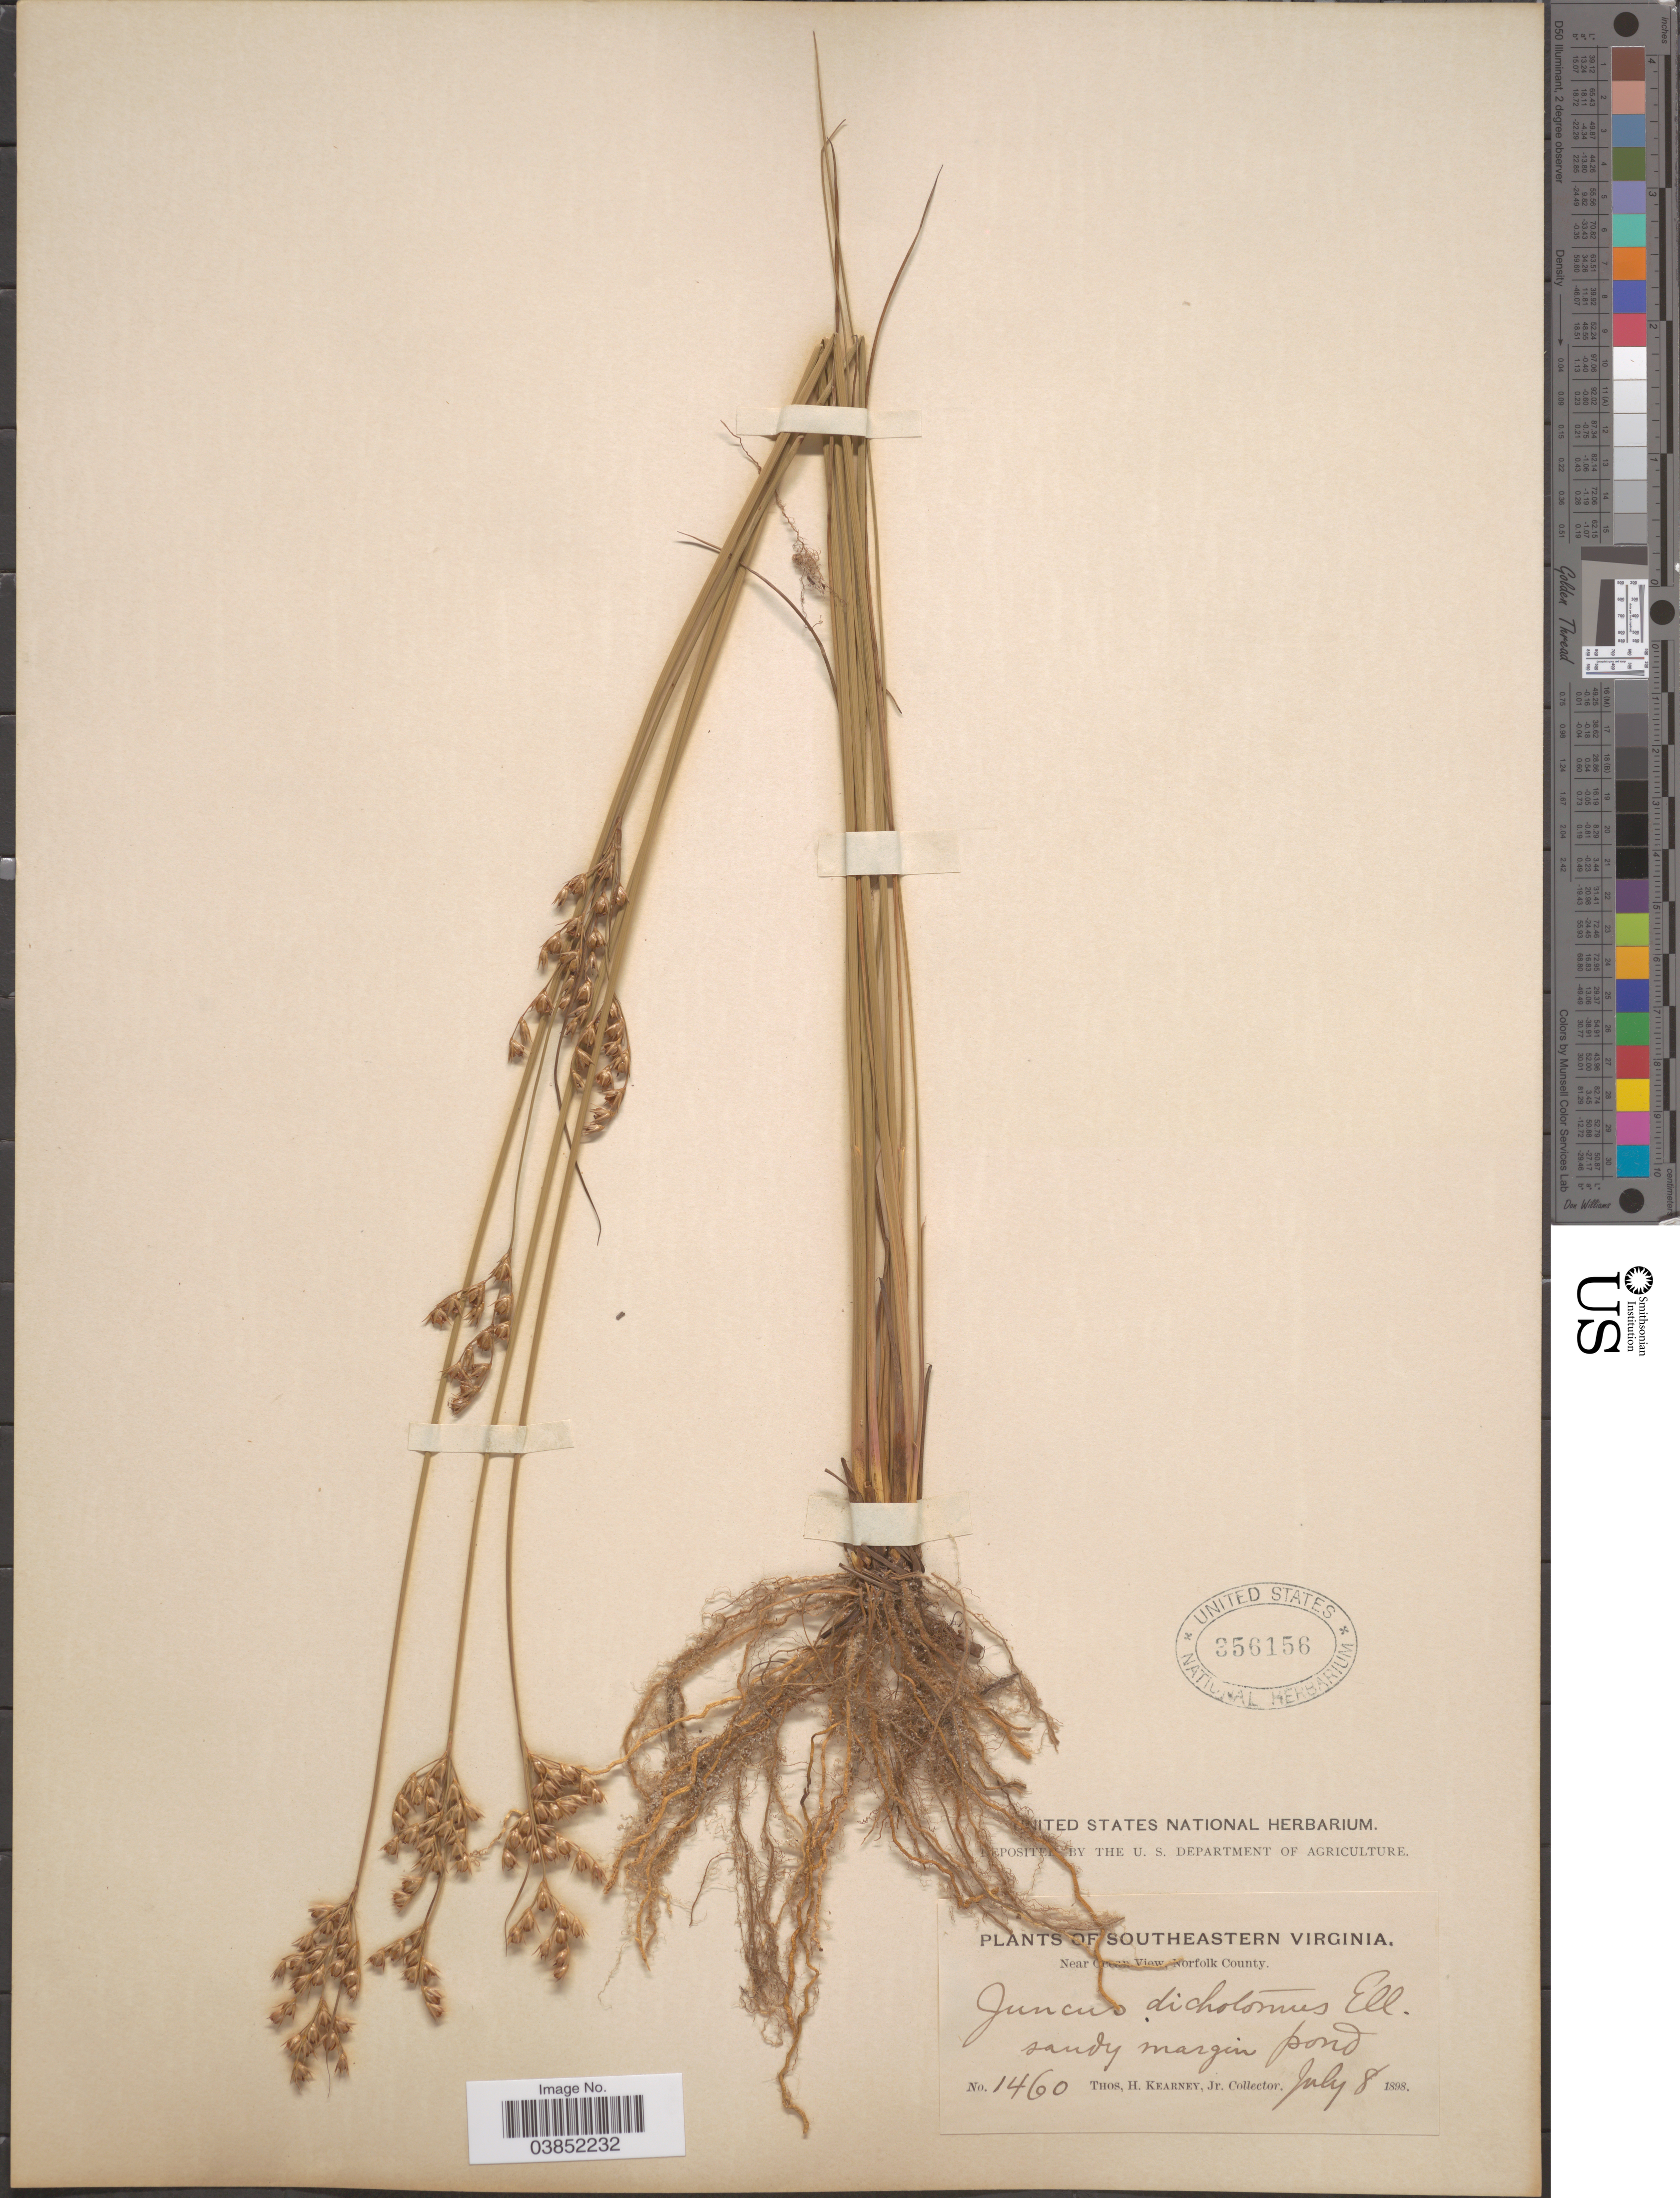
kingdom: Plantae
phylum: Tracheophyta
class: Liliopsida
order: Poales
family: Juncaceae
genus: Juncus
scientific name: Juncus dichotomus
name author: Elliott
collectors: T. H. Kearney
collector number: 1460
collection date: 1898-07-08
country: United States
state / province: Virginia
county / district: City of Norfolk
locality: Southeastern Virginia. Near Ocean View, Norfolk County. Sandy margin pond.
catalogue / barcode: US 356156